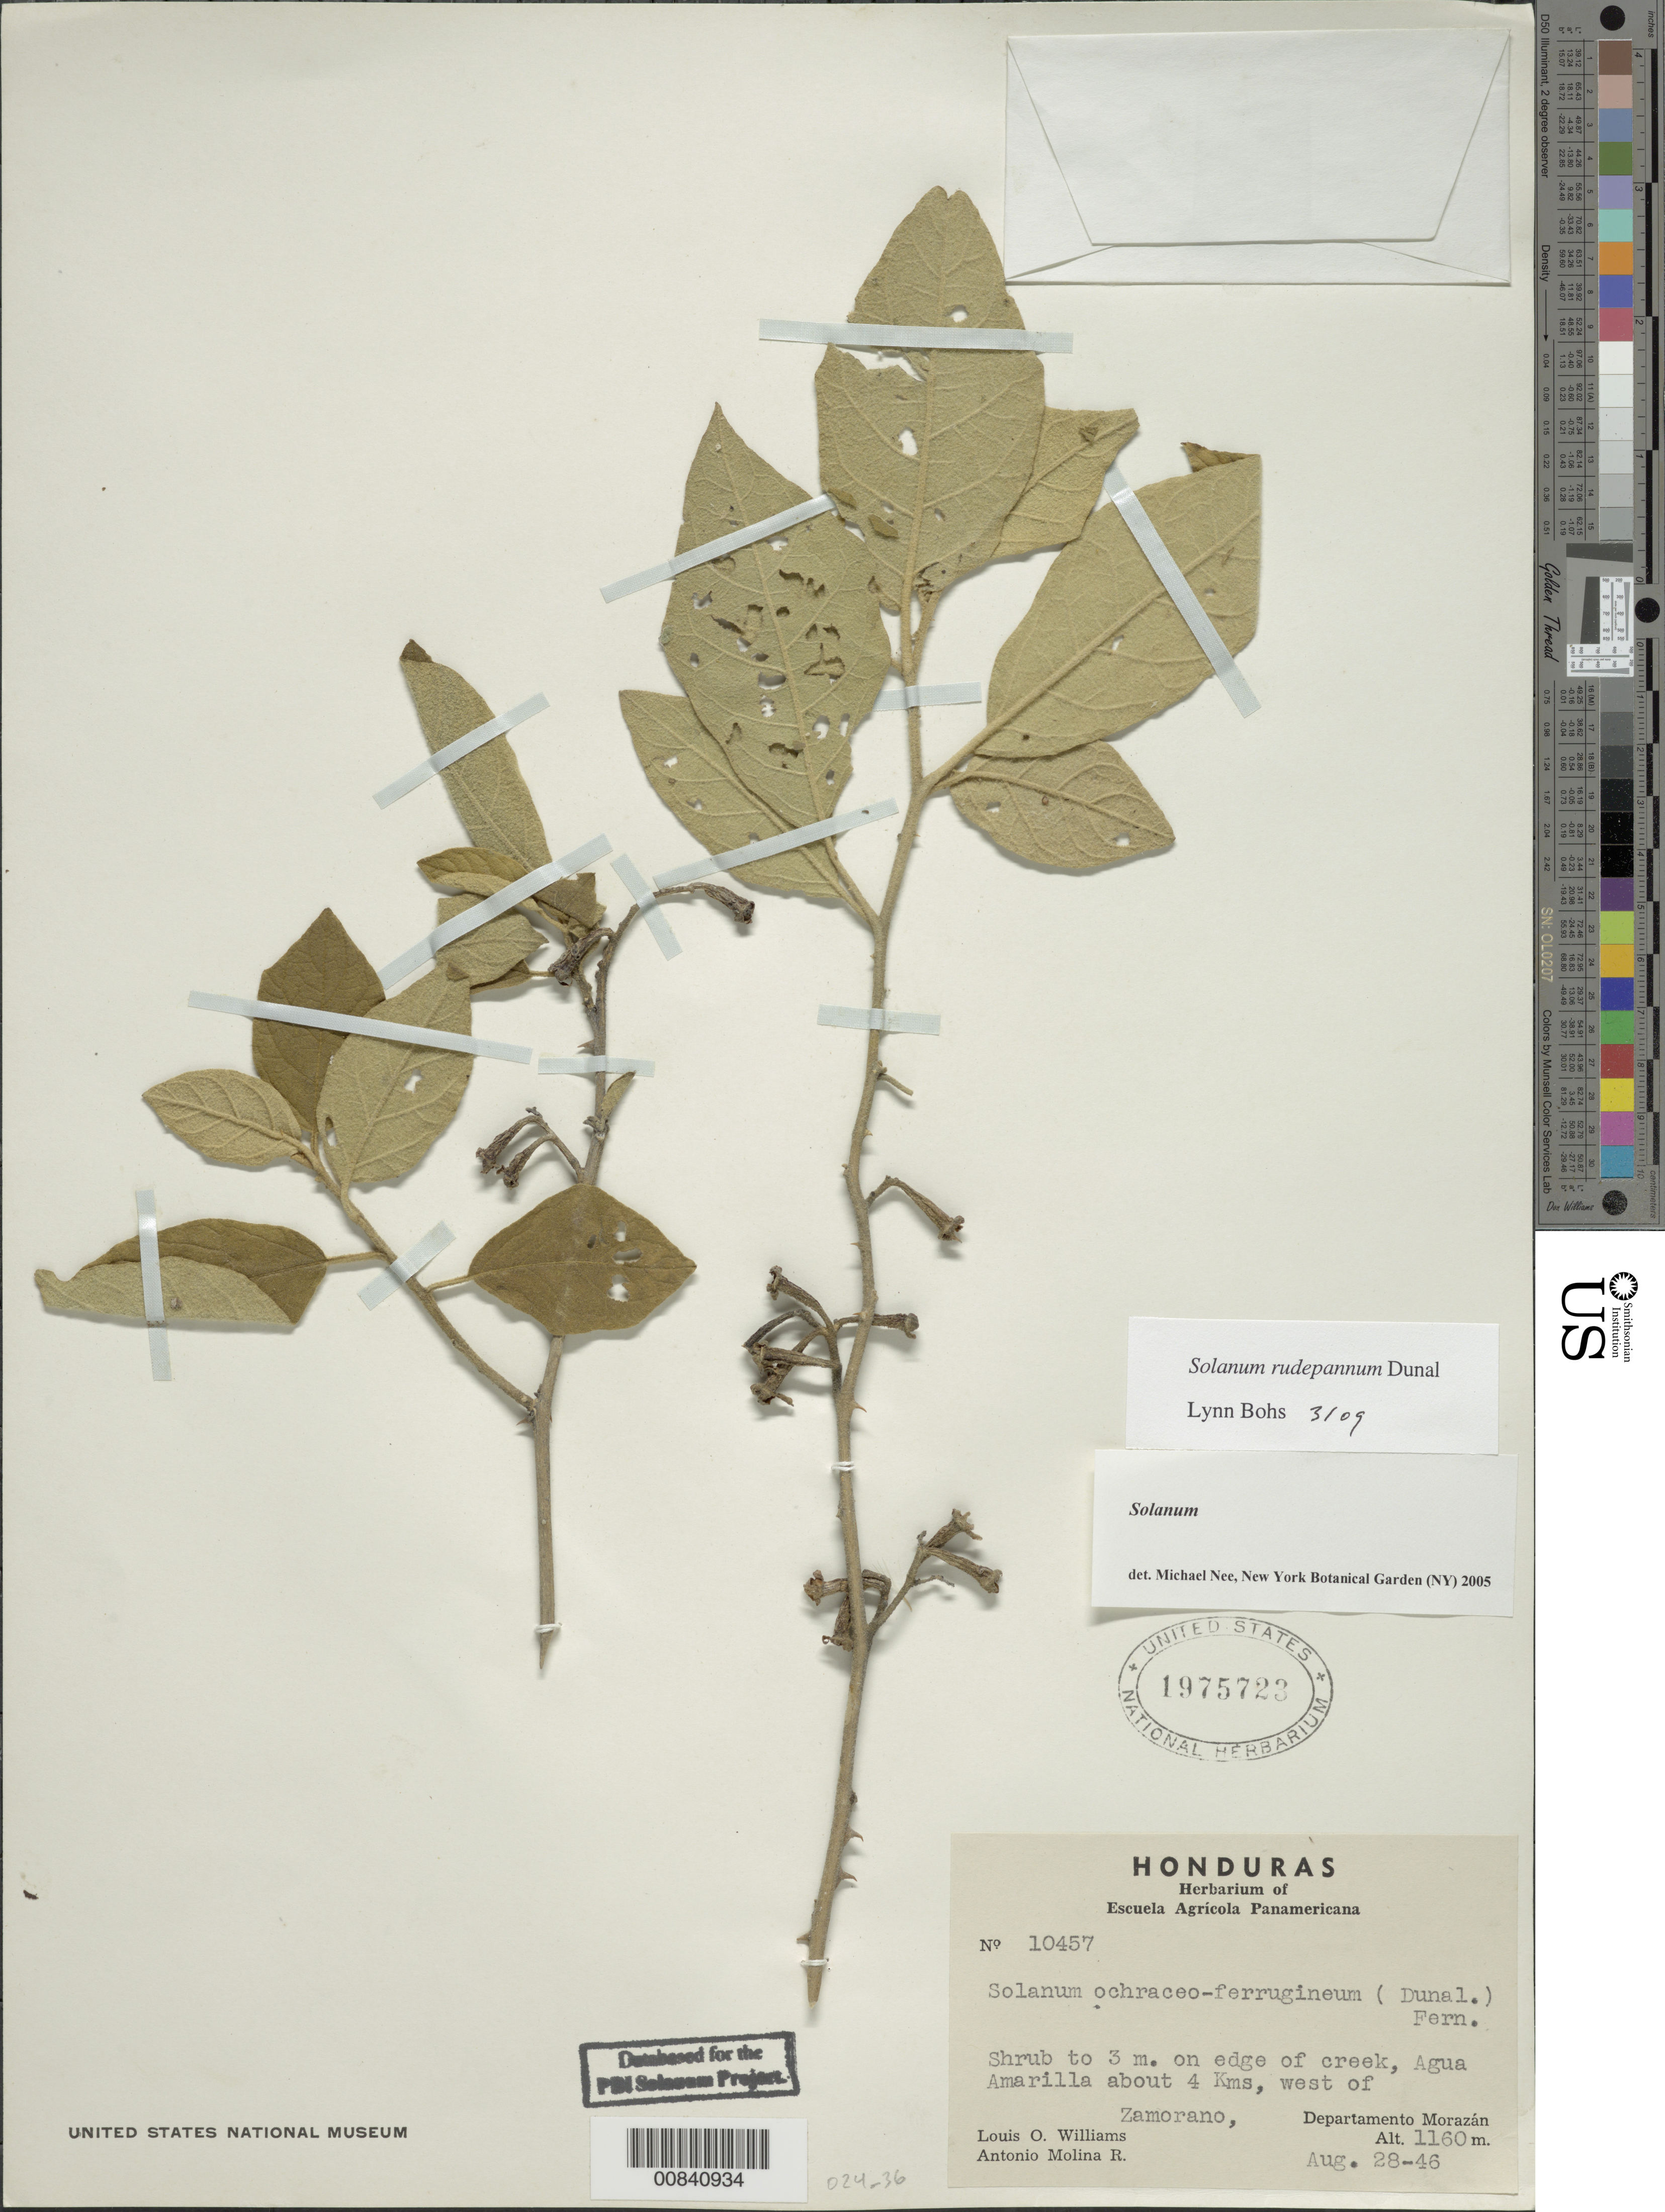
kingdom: Plantae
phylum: Tracheophyta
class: Magnoliopsida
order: Solanales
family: Solanaceae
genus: Solanum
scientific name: Solanum rudepannum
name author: Dunal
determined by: Nee, Michael H.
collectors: L. O. Williams & A. Molina R.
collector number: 10457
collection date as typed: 28 Aug 1946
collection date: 1946-08-28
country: Honduras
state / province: Fco. Morazán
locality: Agua Amarila about 4 kms, W of Zamorano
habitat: edge of creek.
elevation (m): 1160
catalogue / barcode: US 1975723